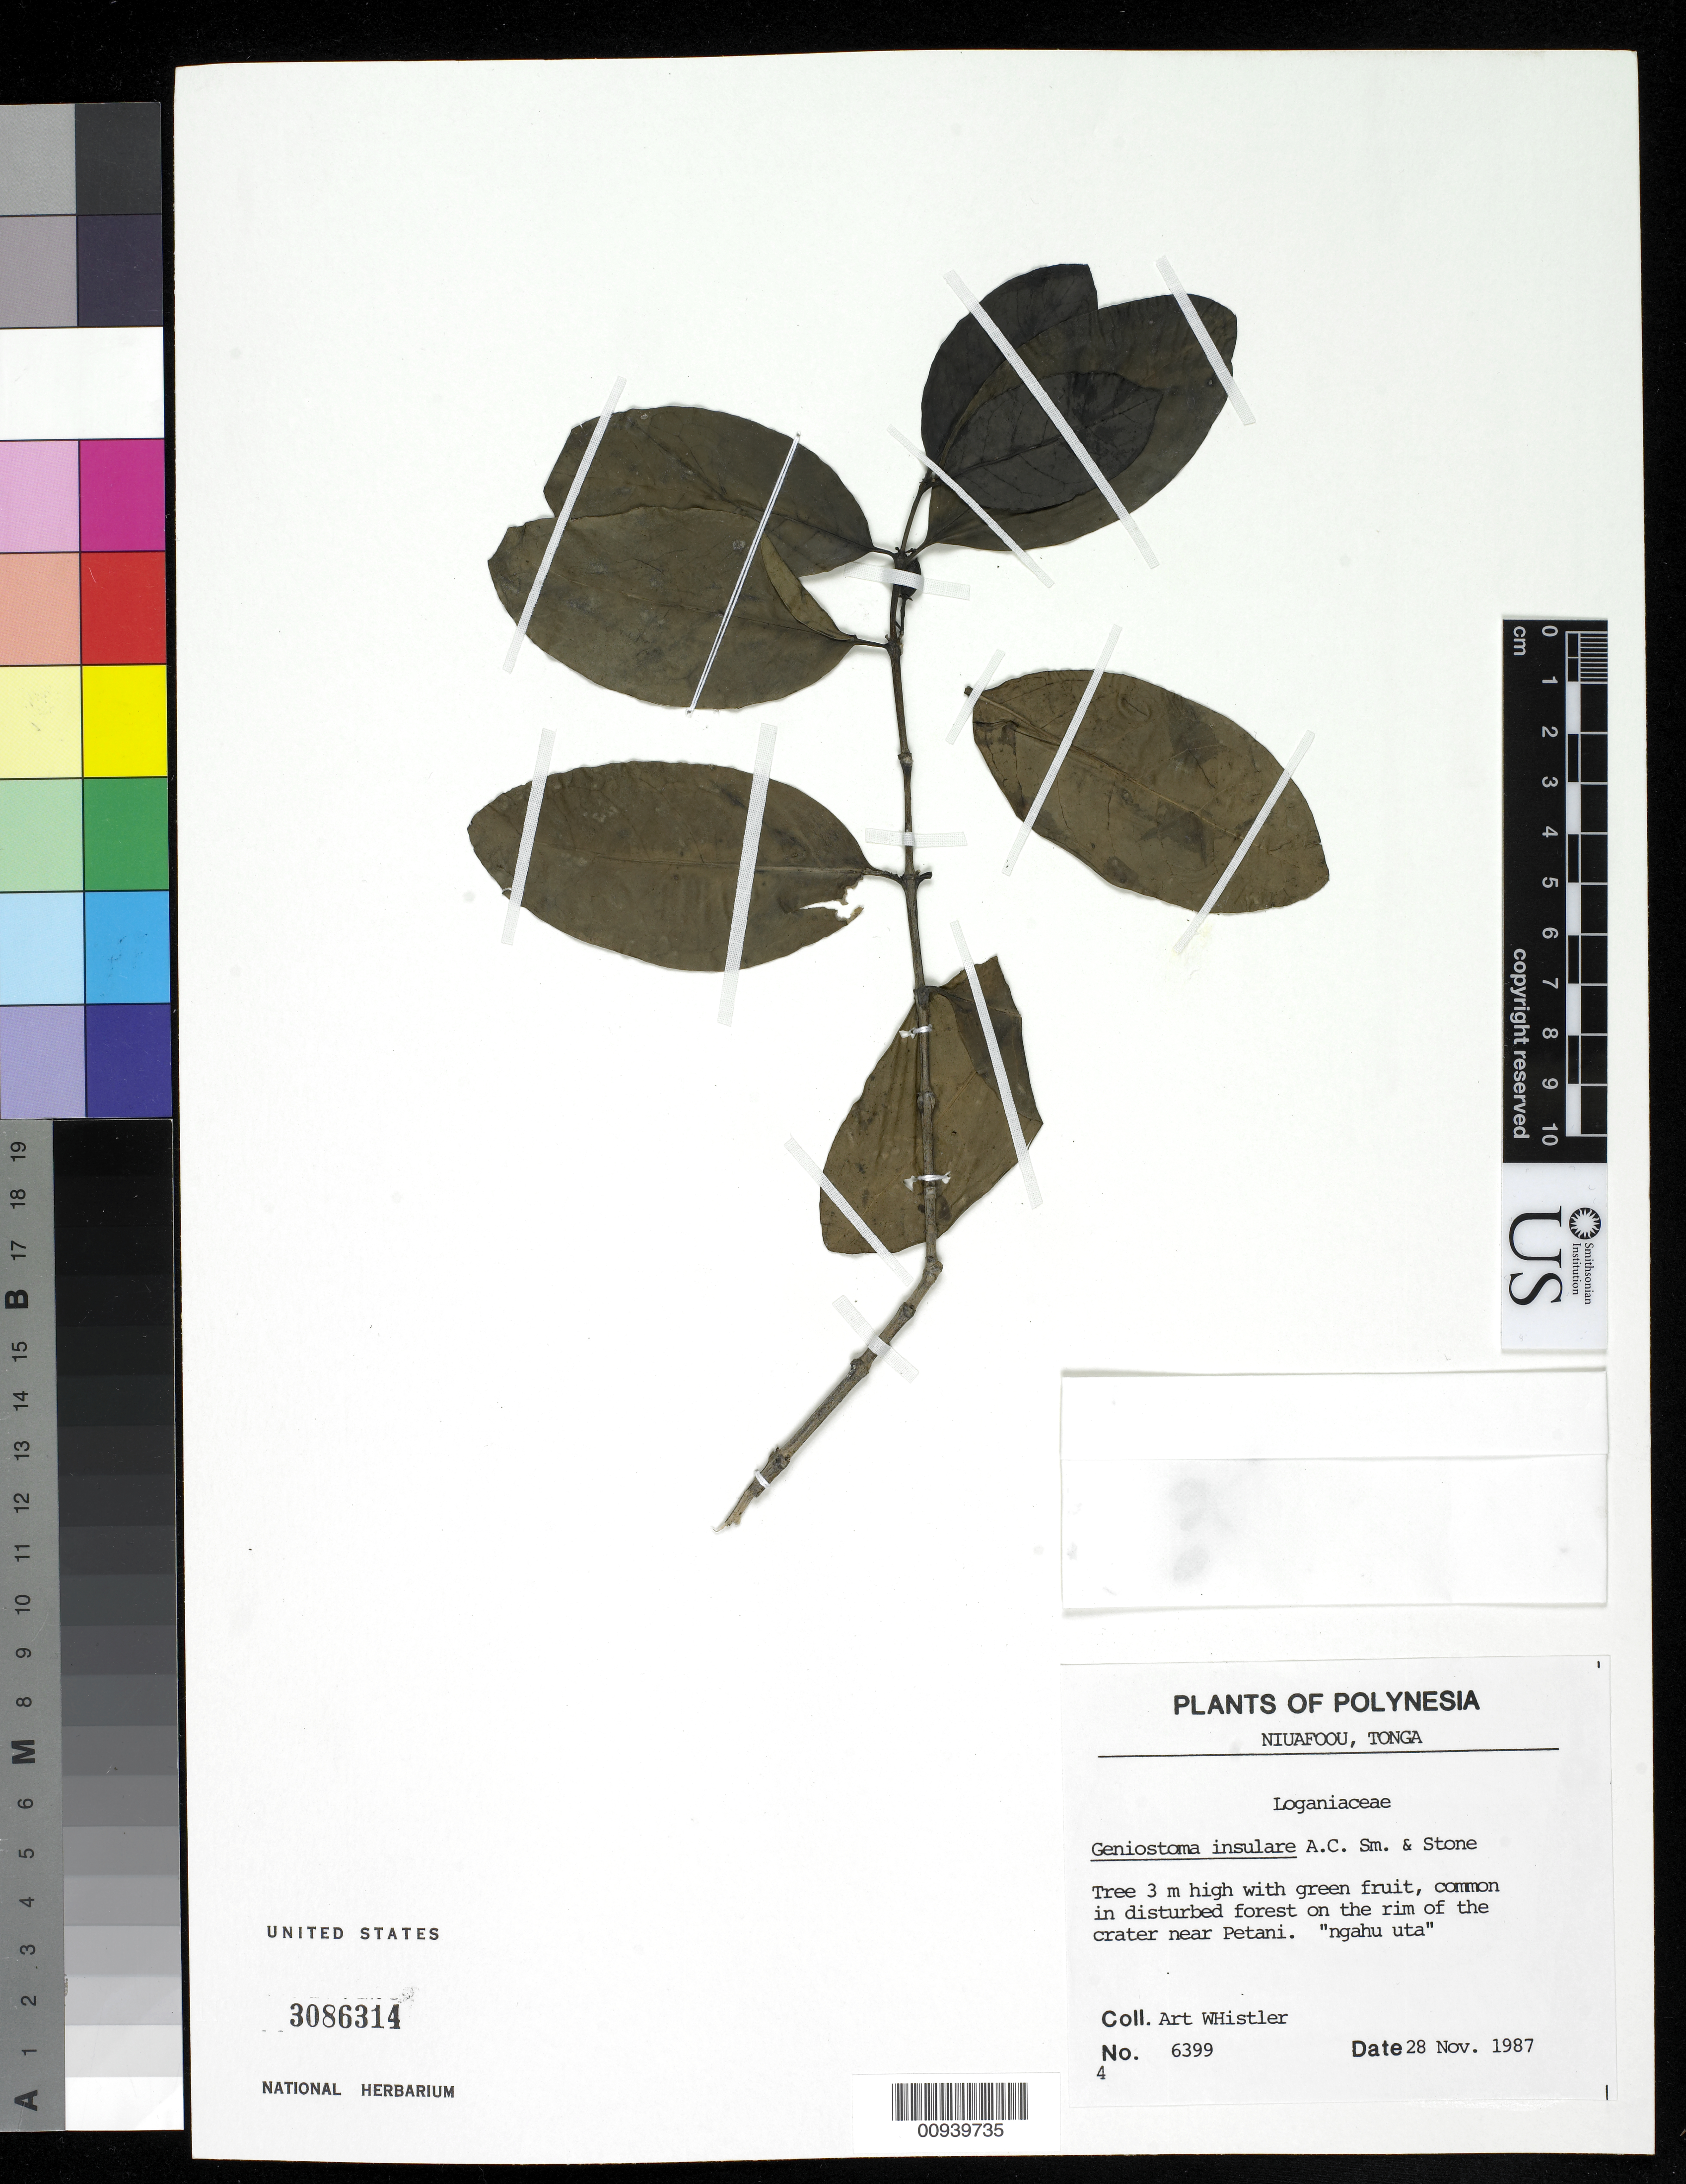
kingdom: Plantae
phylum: Tracheophyta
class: Magnoliopsida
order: Gentianales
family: Loganiaceae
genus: Geniostoma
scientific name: Geniostoma insulare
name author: A.C. Sm. & B.C. Stone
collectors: A. Whistler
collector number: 6399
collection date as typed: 28 Nov 1987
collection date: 1987-11-28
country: Tonga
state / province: Tonga Outliers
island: Niuafo'ou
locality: Rim of crater near Petani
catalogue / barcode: US 3086314